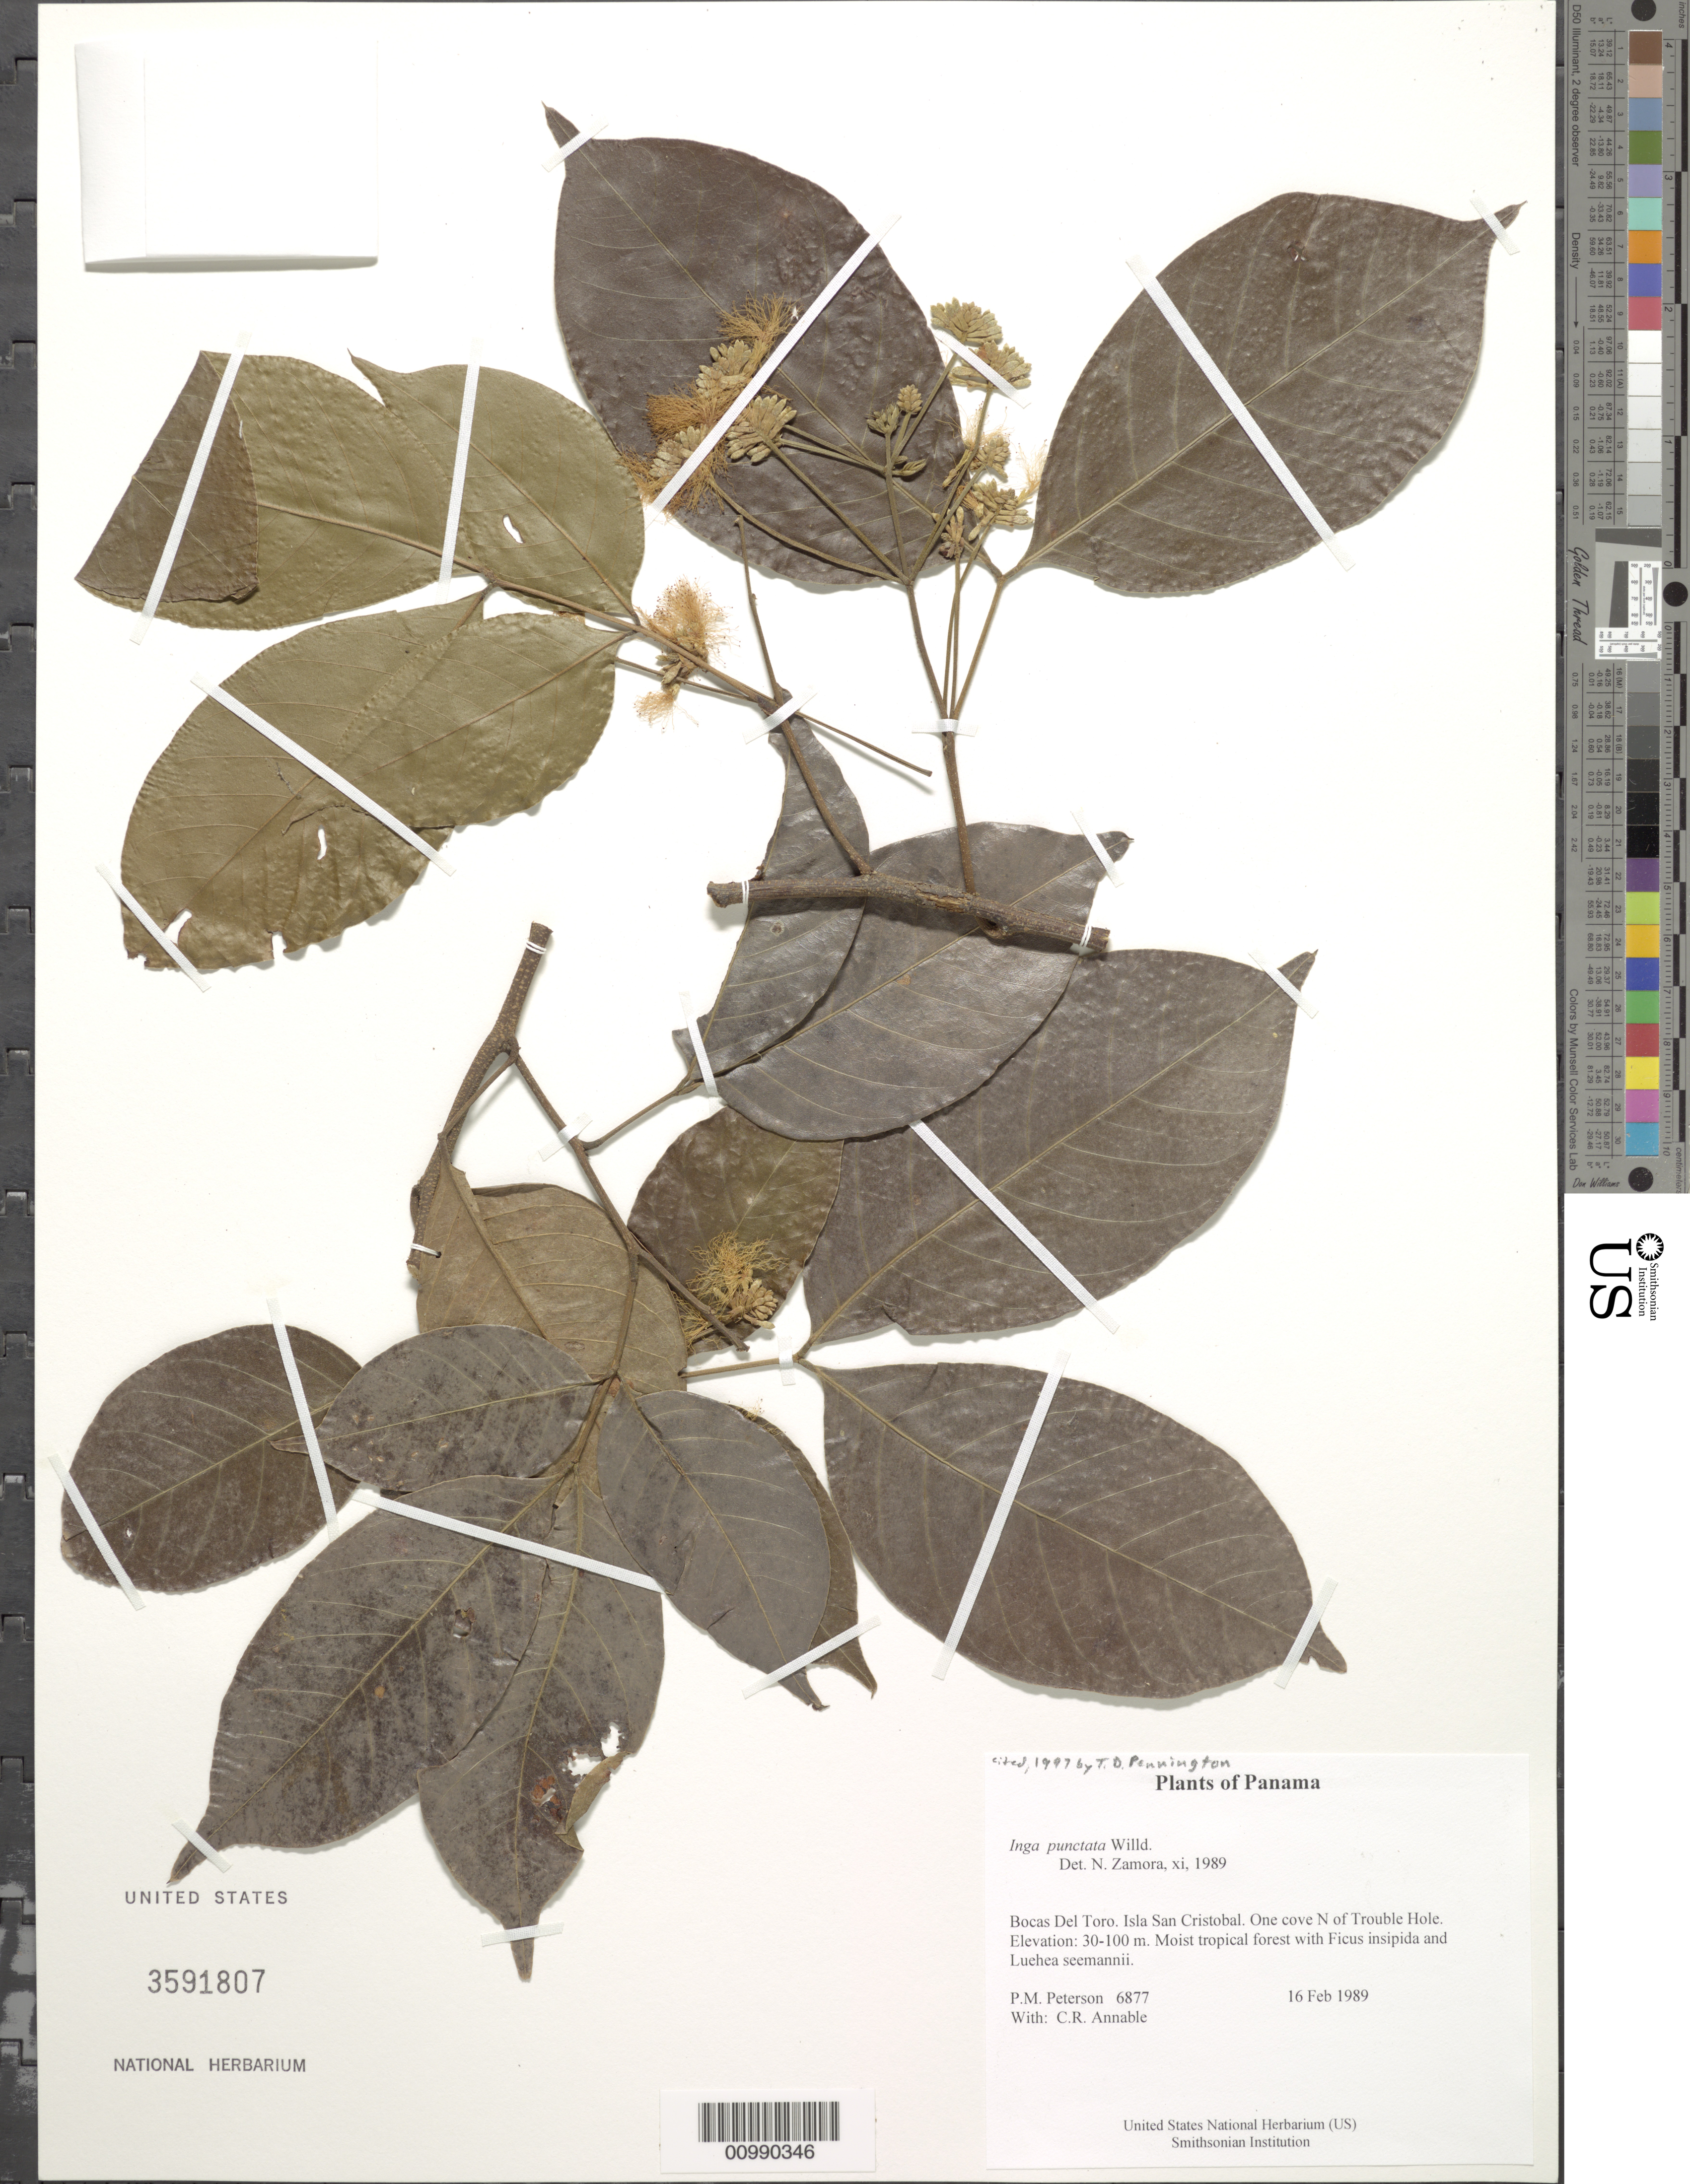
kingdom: Plantae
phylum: Tracheophyta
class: Magnoliopsida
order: Fabales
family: Fabaceae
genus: Inga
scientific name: Inga punctata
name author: Willd.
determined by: Zamora, N.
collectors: P. M. Peterson & C. R. Annable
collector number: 06877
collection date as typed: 16 Feb 1989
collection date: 1989-02-16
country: Panama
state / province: Bocas del Toro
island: San Cristobal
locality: One cove N of Trouble Hole.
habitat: Moist tropical forest with Ficus insipida and Luehea seemannii.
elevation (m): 30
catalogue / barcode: US 3591807